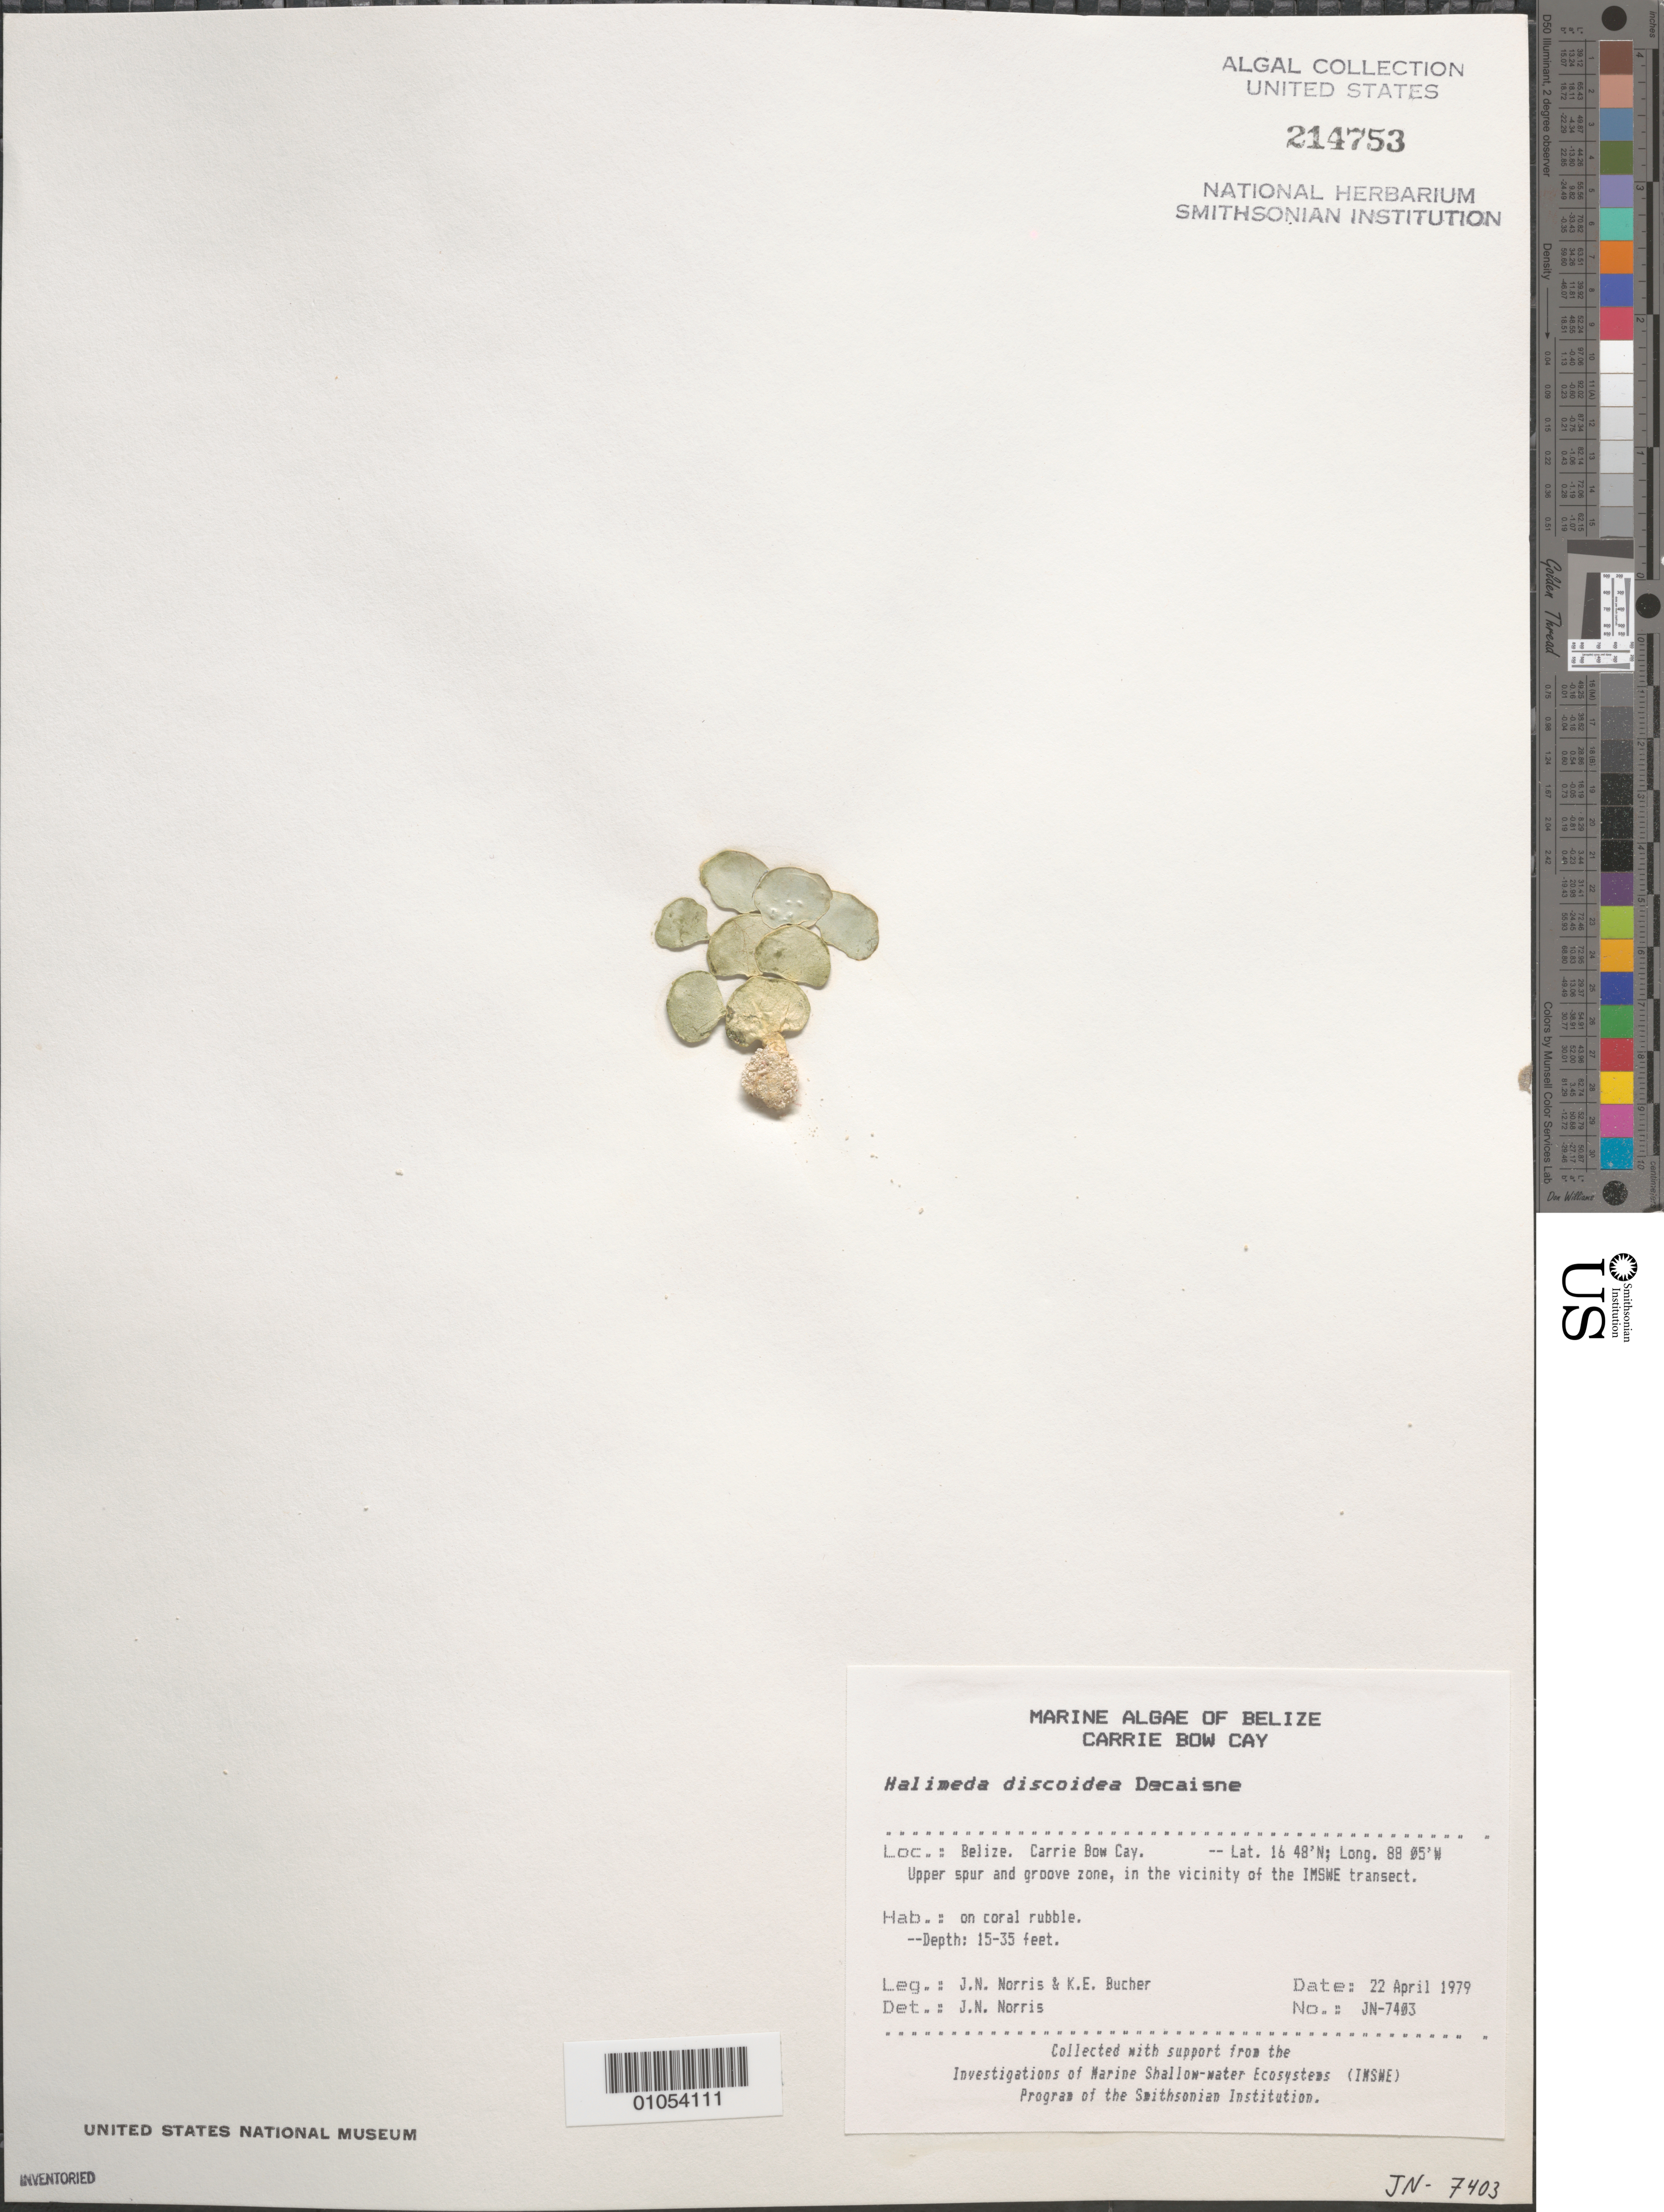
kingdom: Plantae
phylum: Chlorophyta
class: Ulvophyceae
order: Bryopsidales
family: Halimedaceae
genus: Halimeda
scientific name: Halimeda discoidea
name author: Decne.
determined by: Norris, James N.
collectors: J. N. Norris & K. E. Bucher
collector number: JN-7403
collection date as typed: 22 Apr 1979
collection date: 1979-04-22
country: Belize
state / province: Stann Creek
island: Carrie Bow Cay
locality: Upper spur and groove zone, in IMSWE transect area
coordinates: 16 48'N, 88 05'W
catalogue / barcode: US 214753